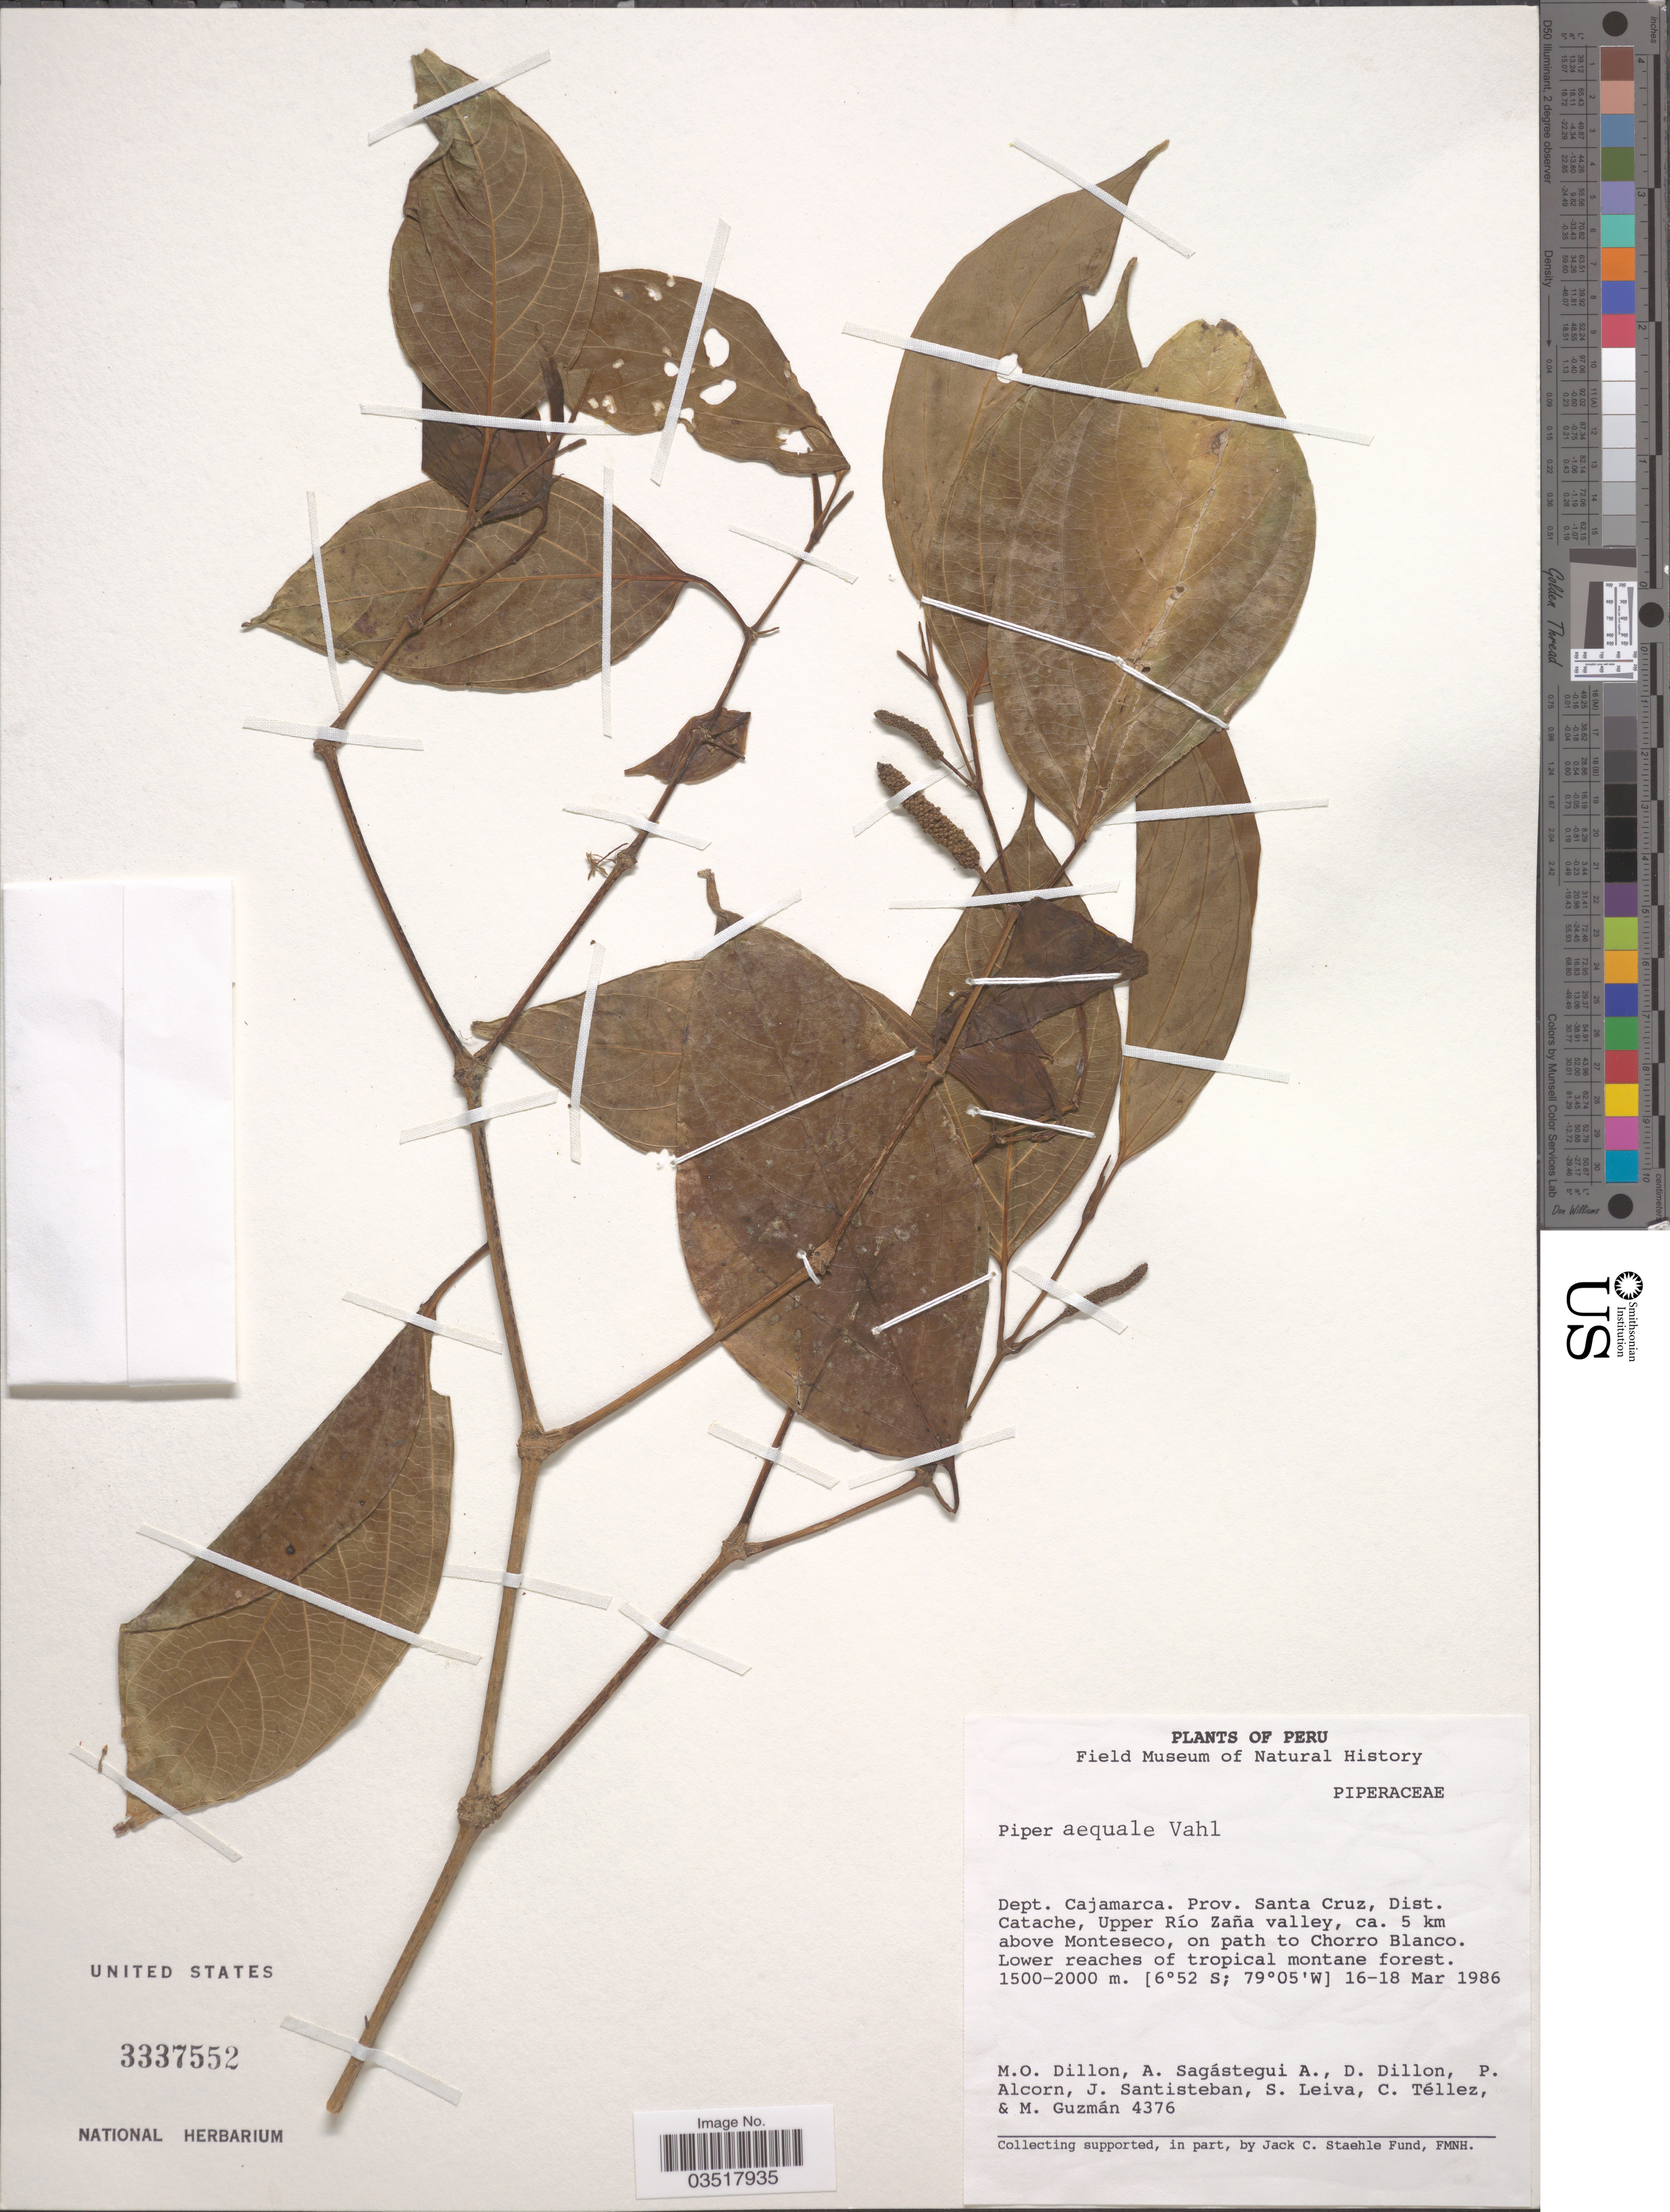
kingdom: Plantae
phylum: Tracheophyta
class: Magnoliopsida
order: Piperales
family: Piperaceae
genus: Piper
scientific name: Piper aequale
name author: Vahl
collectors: M. O. Dillon, A. Sagástegui A., D. Dillon, P. Alcorn & et al.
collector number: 4376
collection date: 1986-03-16/1986-03-18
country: Peru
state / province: Cajamarca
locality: Dept. Cajamarca. Prov. Santa Cruz, Dist. Catache, Upper Río Zaña valley, ca. 5 km above Monteseco, on path to Chorro Blanco.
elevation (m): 1500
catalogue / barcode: US 3337552